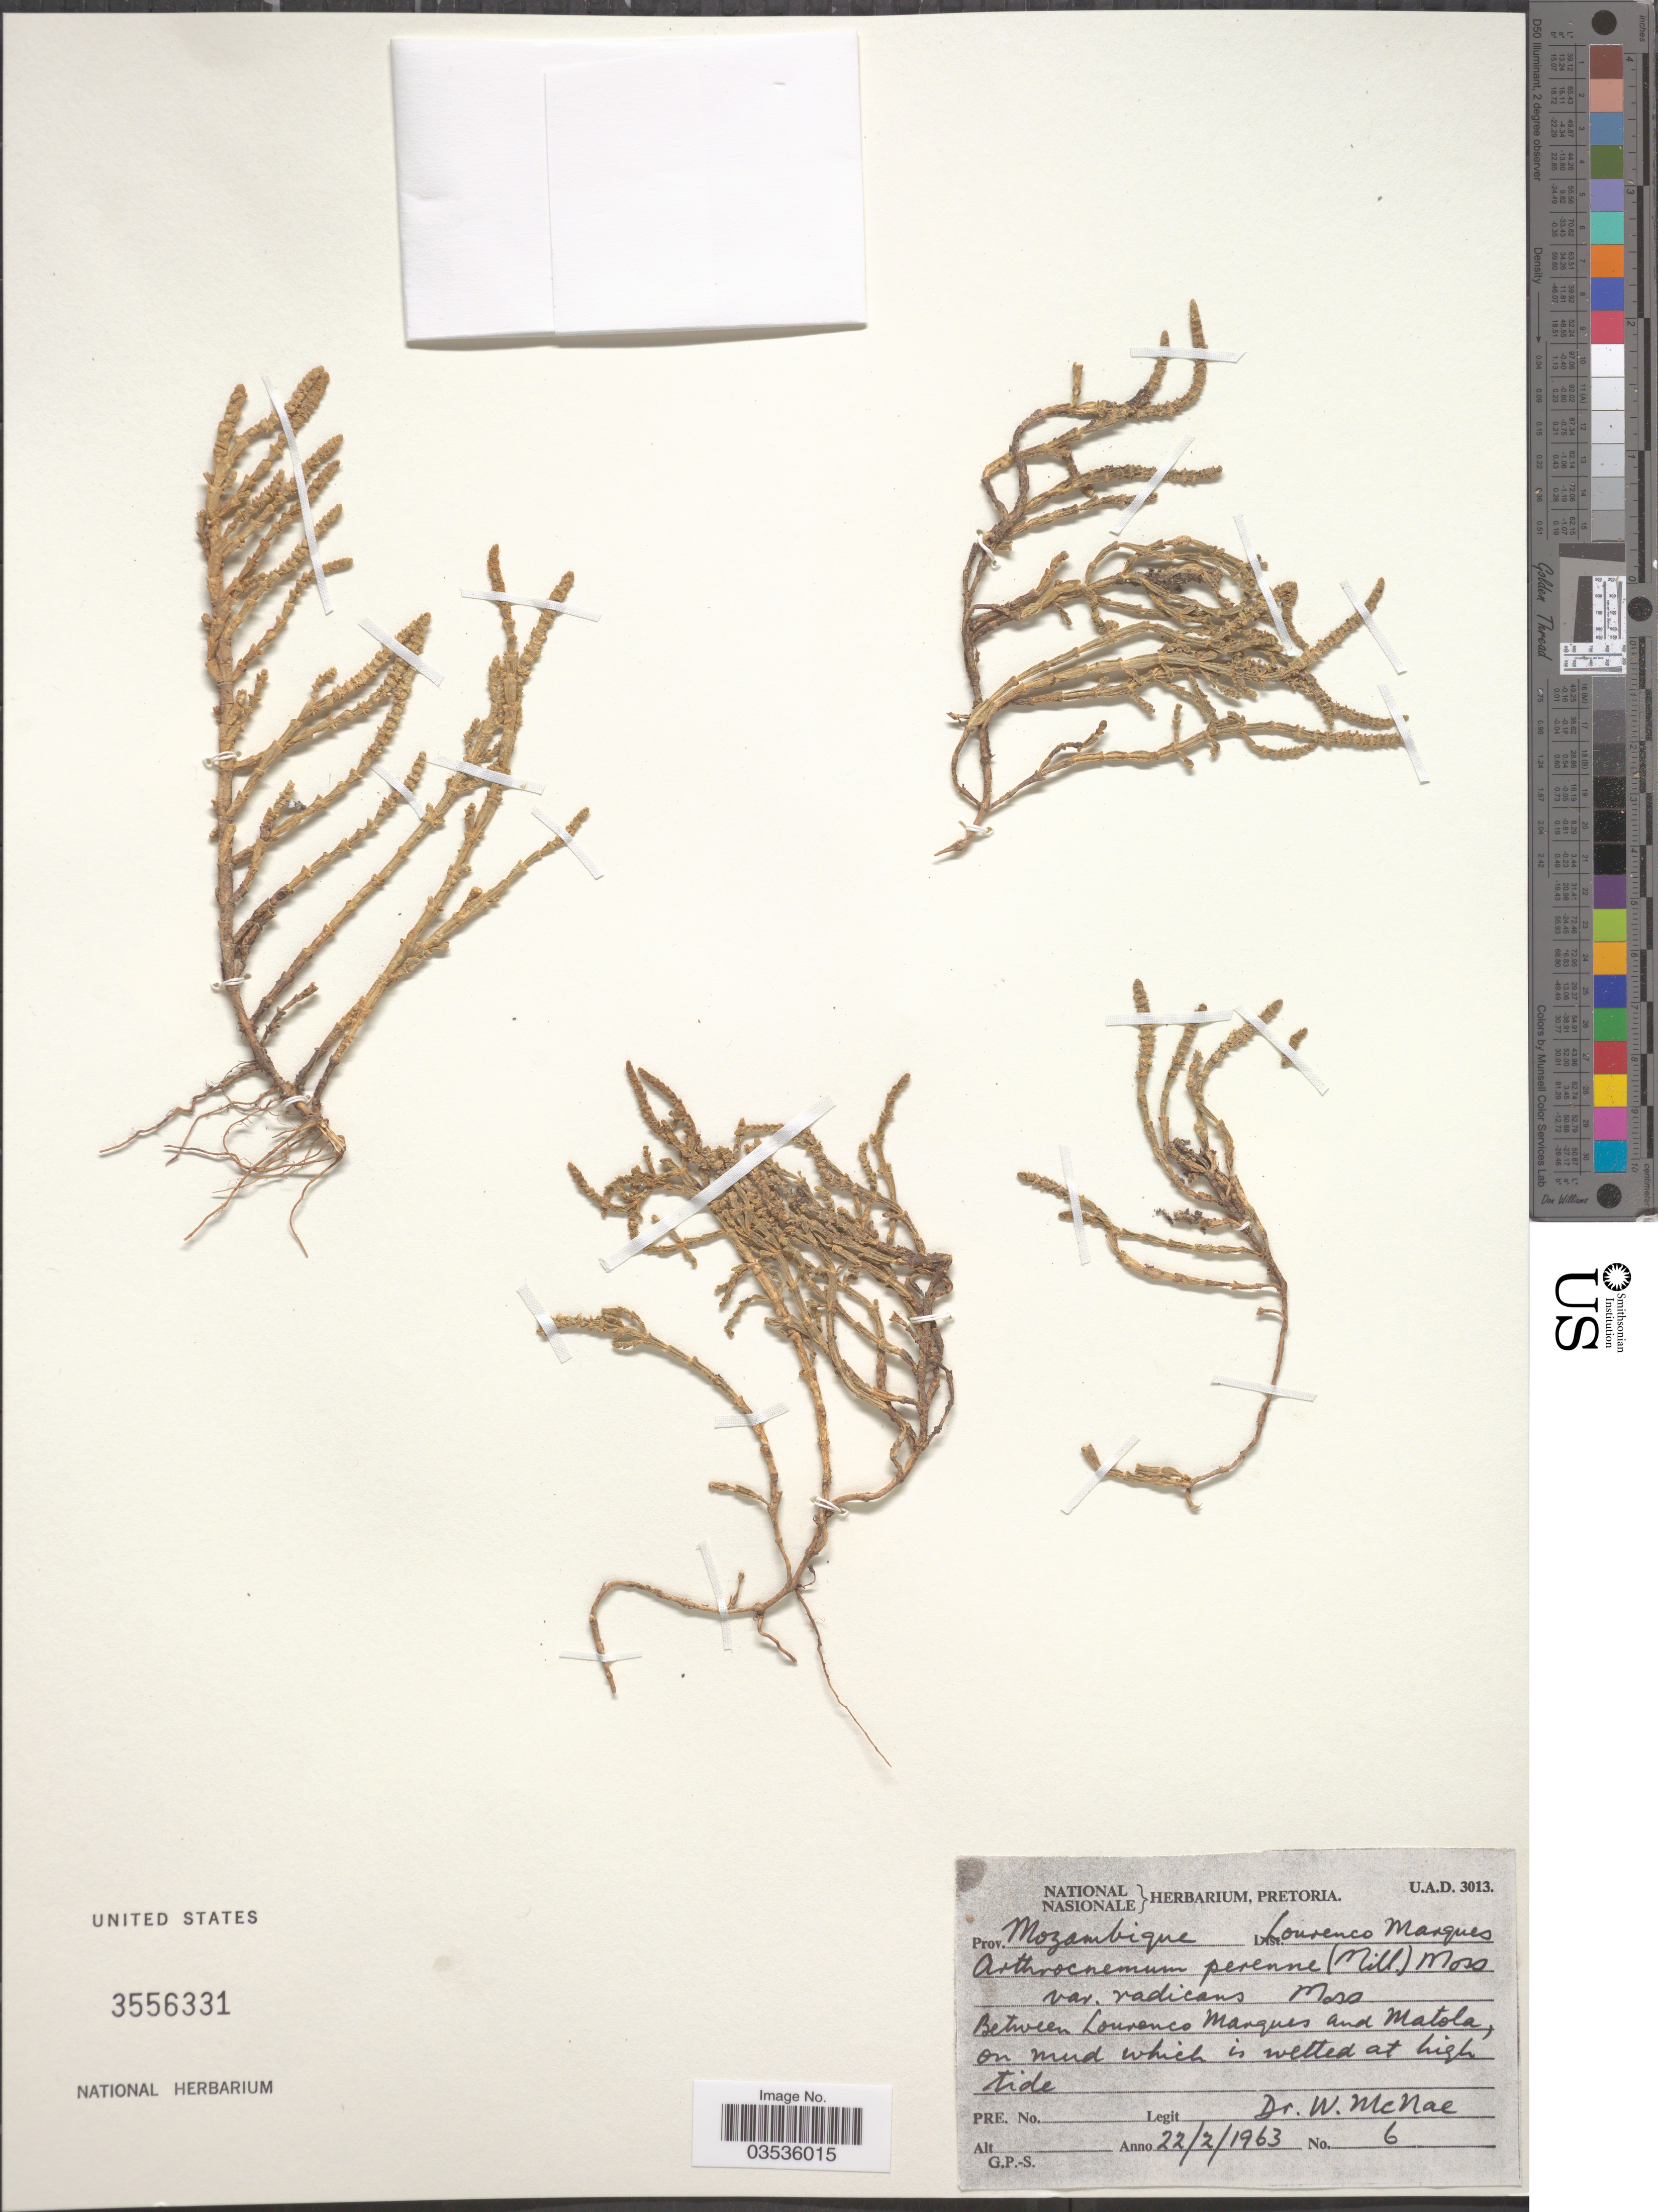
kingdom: Plantae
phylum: Tracheophyta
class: Magnoliopsida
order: Caryophyllales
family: Amaranthaceae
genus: Salicornia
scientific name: Salicornia mossambicensis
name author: (Brenan) Piirainen & G. Kadereit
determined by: Strong, Mark T., (BOT), Smithsonian Institution - National Museum of Natural History (UNITED STATES)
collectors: W. McNae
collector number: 6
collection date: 1963-02-22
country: Mozambique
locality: Prov. Mozambique. Dist. Lourenco Marques. Between Lourenco Marques and Matola.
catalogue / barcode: US 3556331